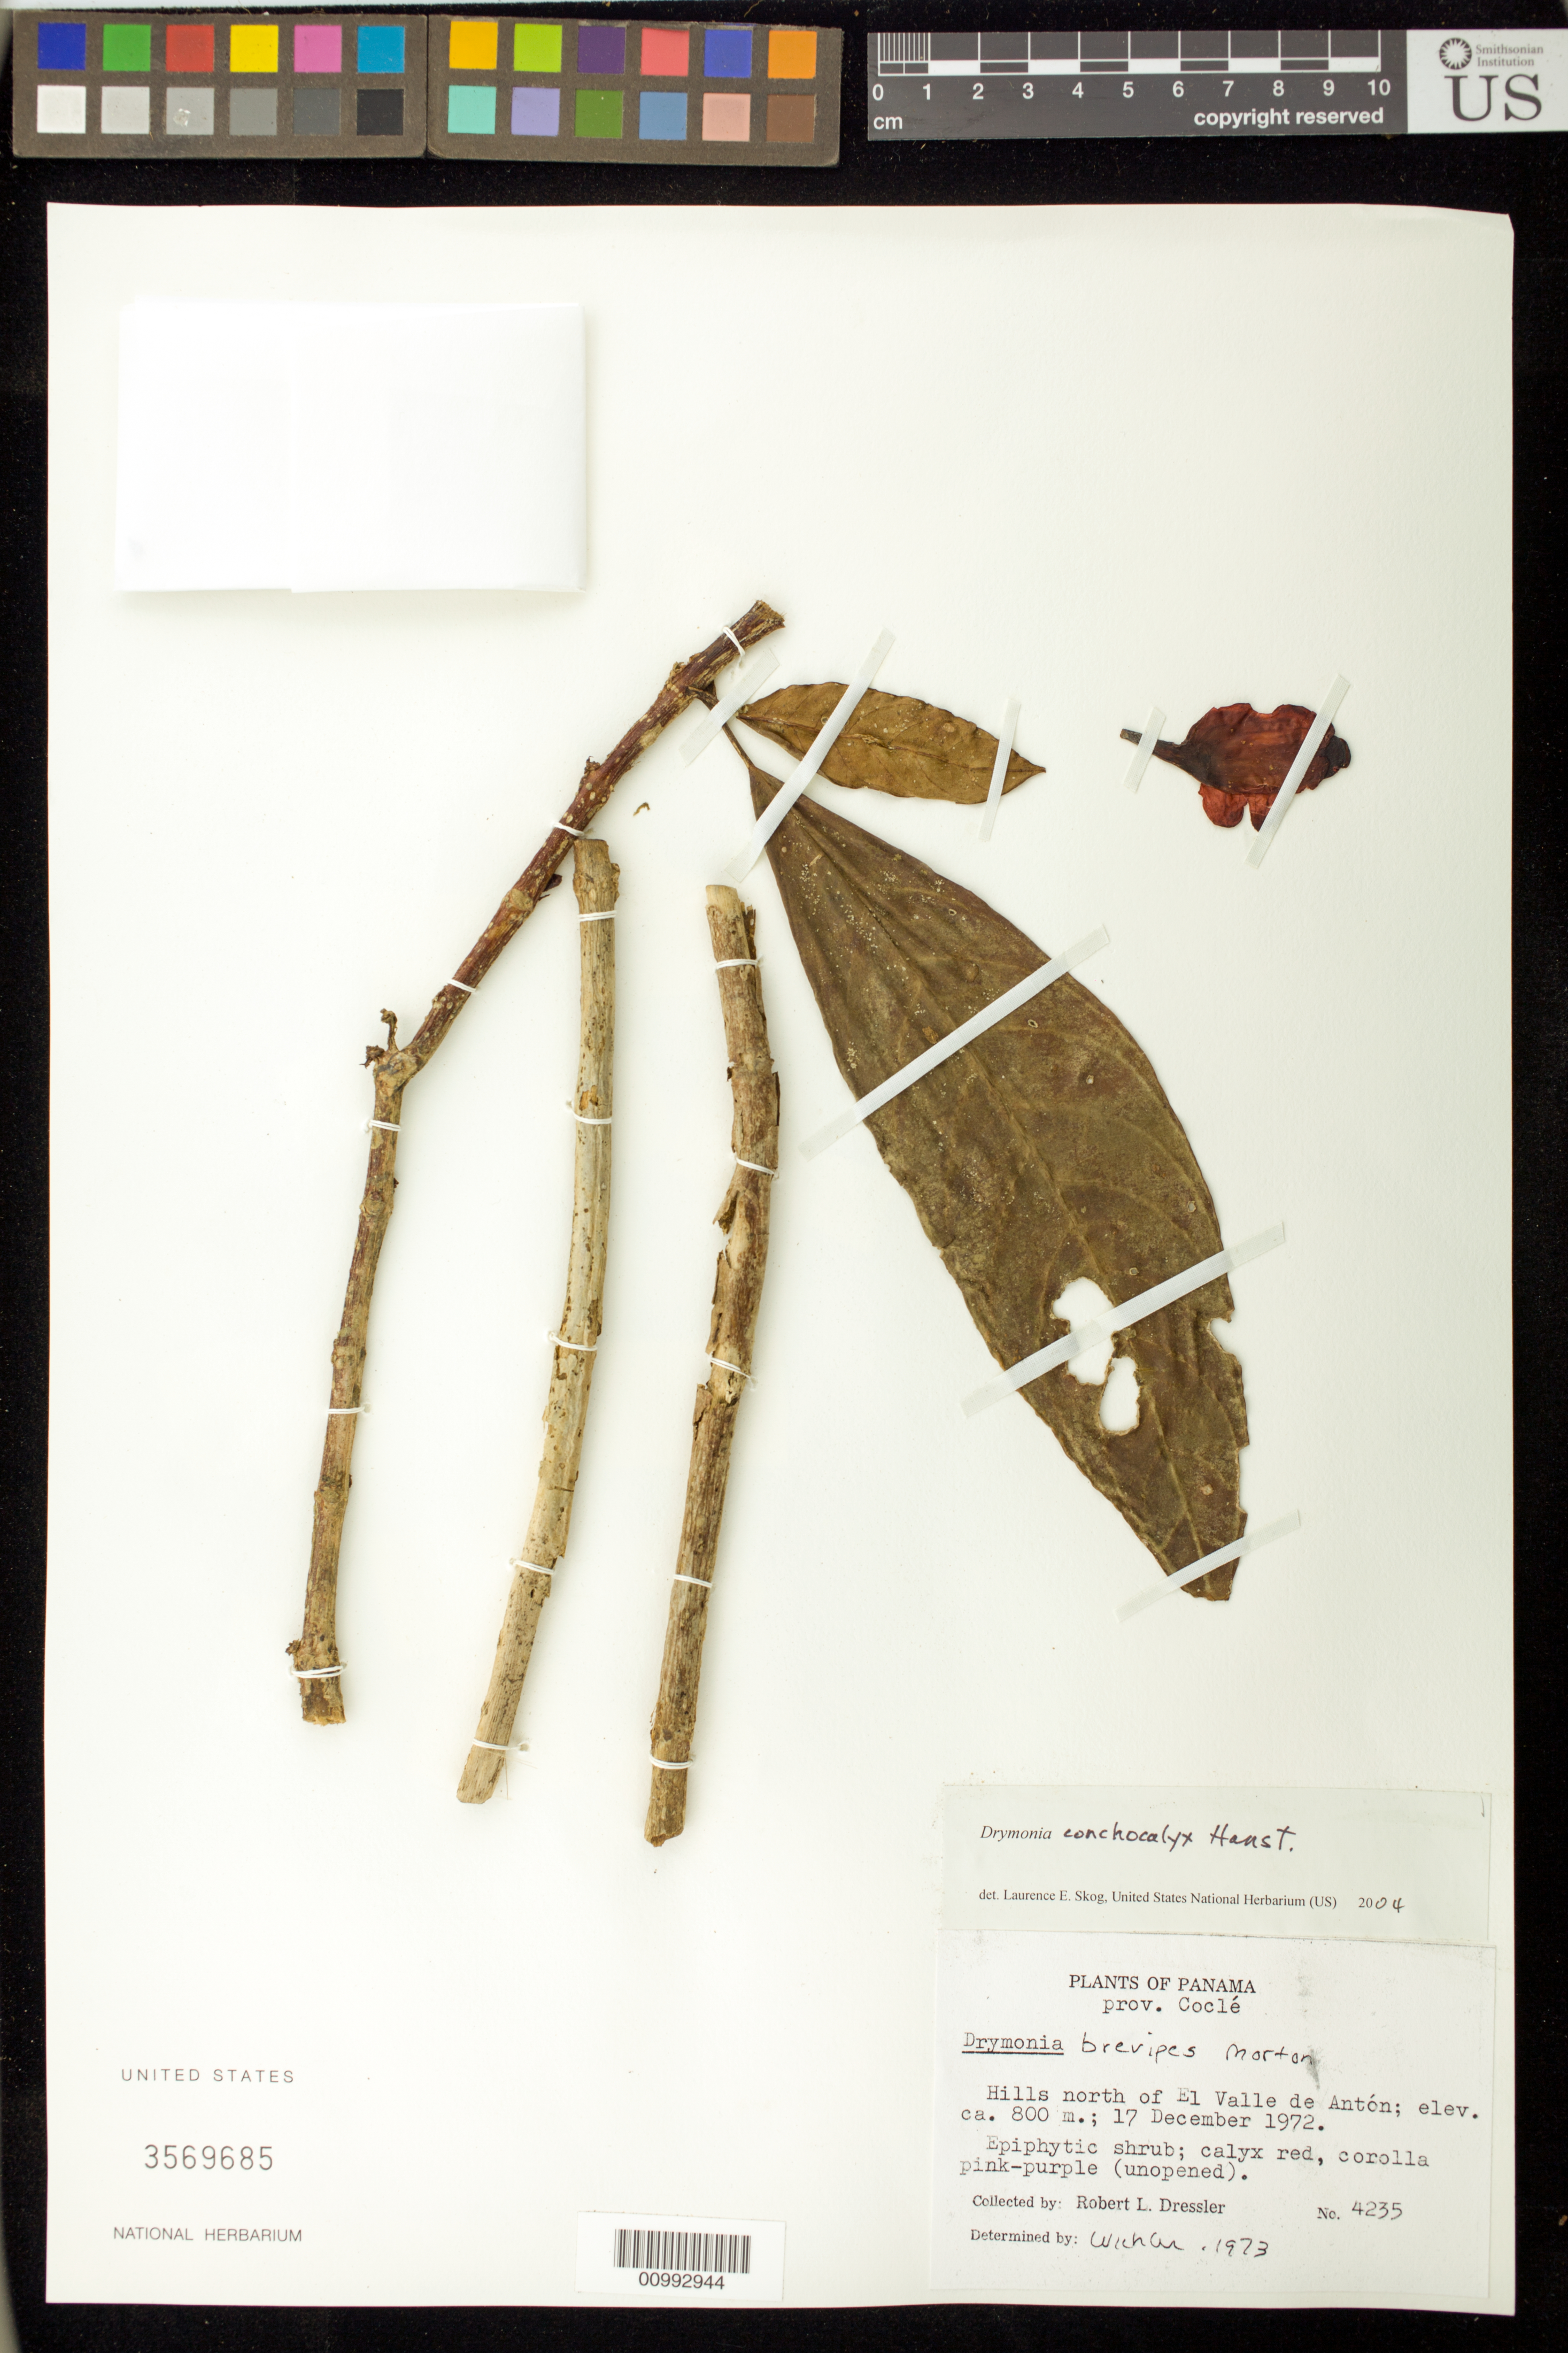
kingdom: Plantae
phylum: Tracheophyta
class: Magnoliopsida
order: Lamiales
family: Gesneriaceae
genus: Drymonia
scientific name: Drymonia conchocalyx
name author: Hanst.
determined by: Skog, Laurence E.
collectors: R. Dressler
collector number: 4235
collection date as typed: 17 Dec 1972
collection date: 1972-12-17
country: Panama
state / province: Coclé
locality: Hills north of El Valle de Antón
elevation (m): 800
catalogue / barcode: US 3569685